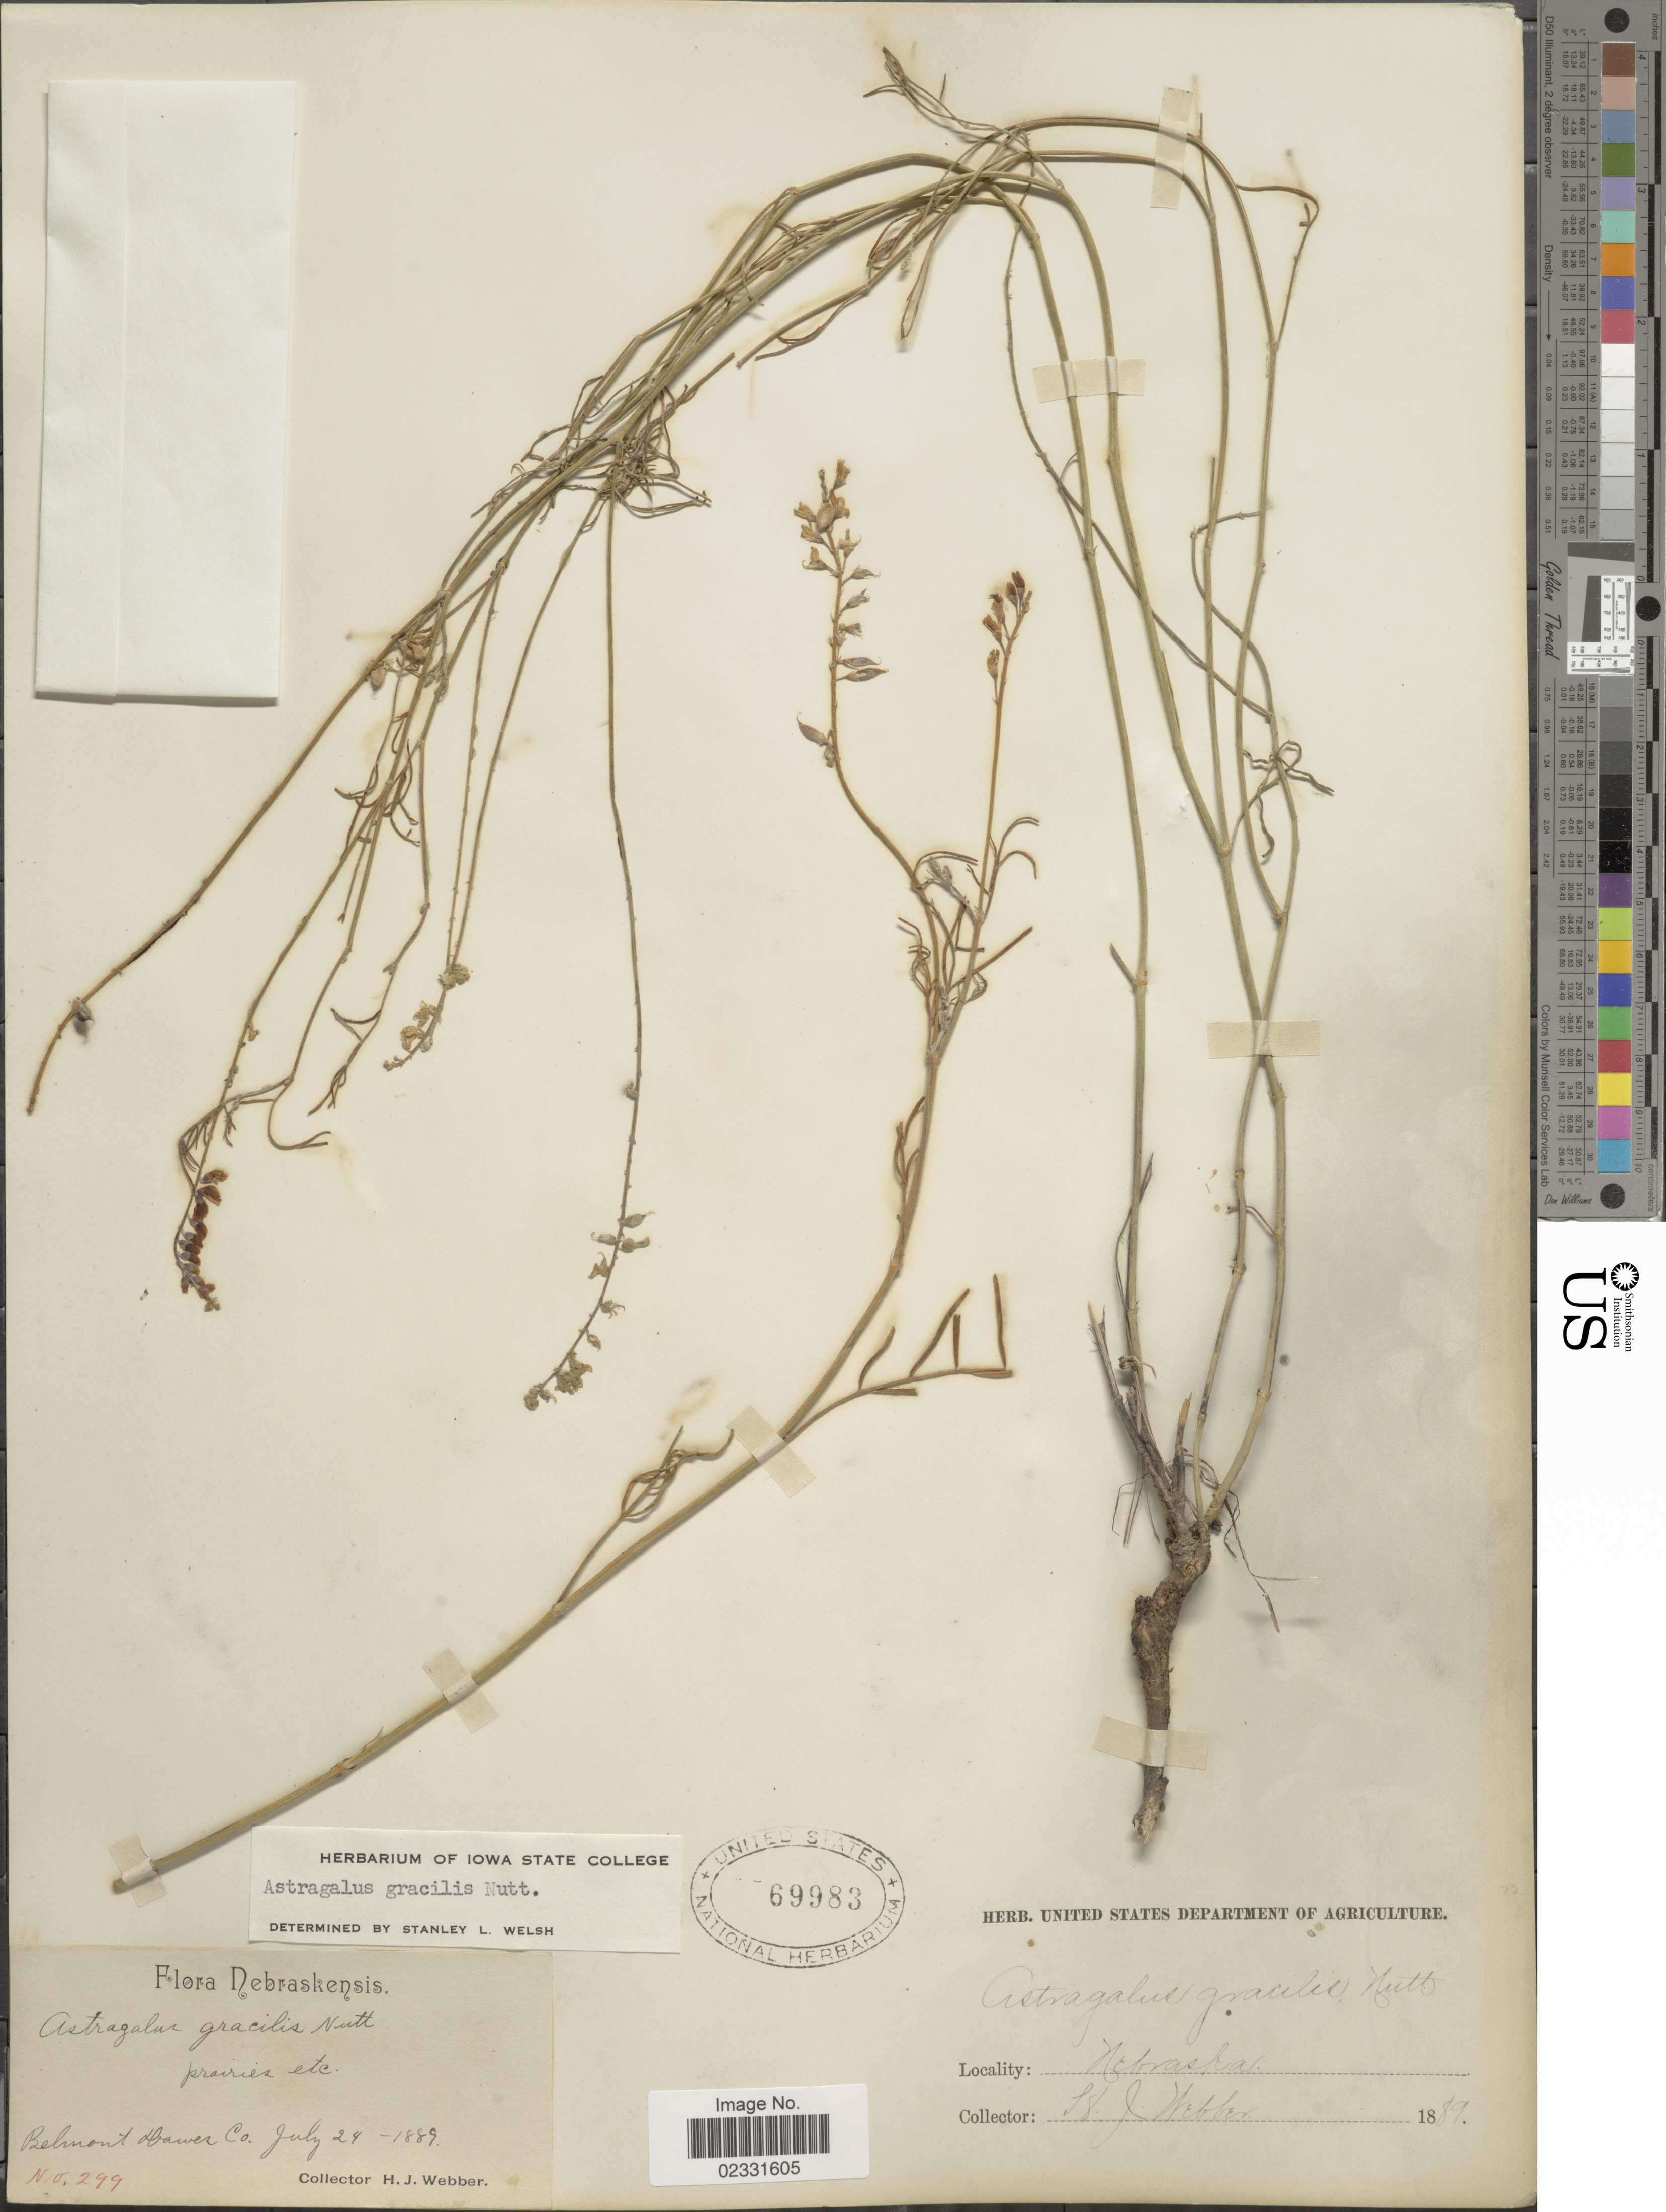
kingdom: Plantae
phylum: Tracheophyta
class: Magnoliopsida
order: Fabales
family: Fabaceae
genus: Astragalus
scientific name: Astragalus gracilis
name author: Nutt.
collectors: H. Webber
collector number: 299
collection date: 1889-07-24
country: United States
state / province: Nebraska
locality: Belmont Dawez Co.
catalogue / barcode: US 69983